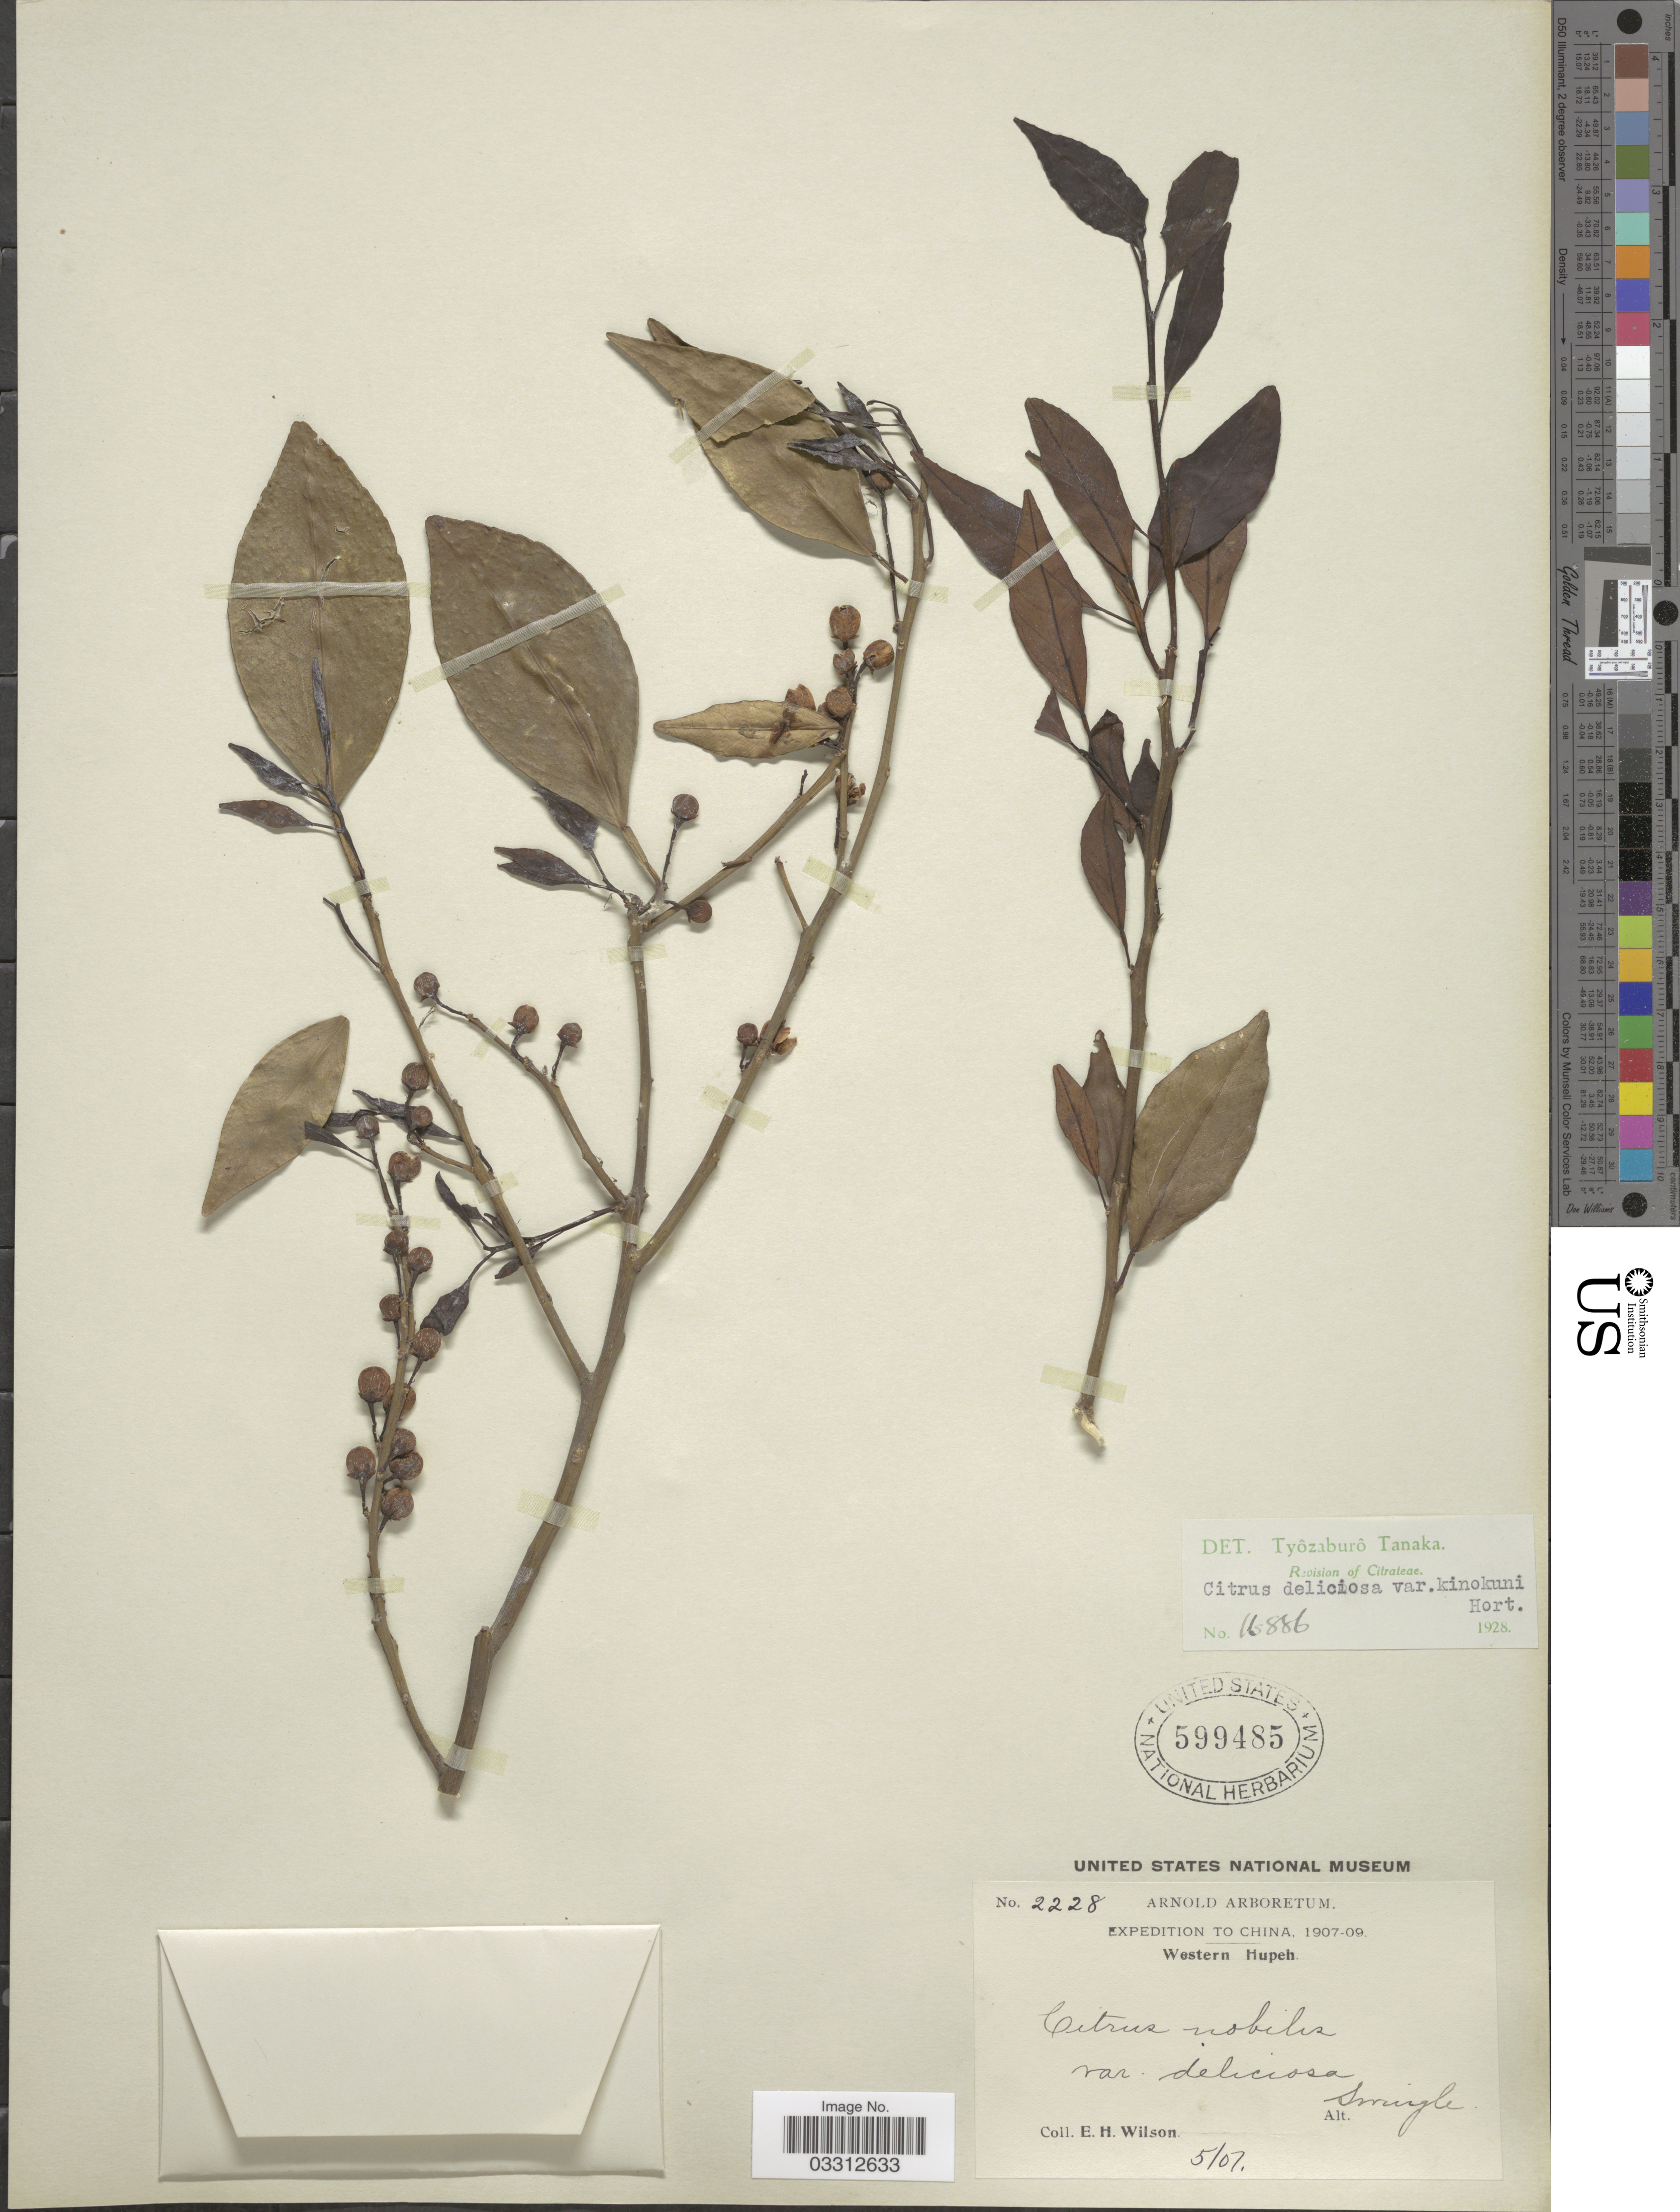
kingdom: Plantae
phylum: Tracheophyta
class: Magnoliopsida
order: Sapindales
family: Rutaceae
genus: Citrus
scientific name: Citrus deliciosa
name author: Ten.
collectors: E. Wilson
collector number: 2228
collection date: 1907-05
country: China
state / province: Hubei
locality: Western Hupeh.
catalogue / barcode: US 599485